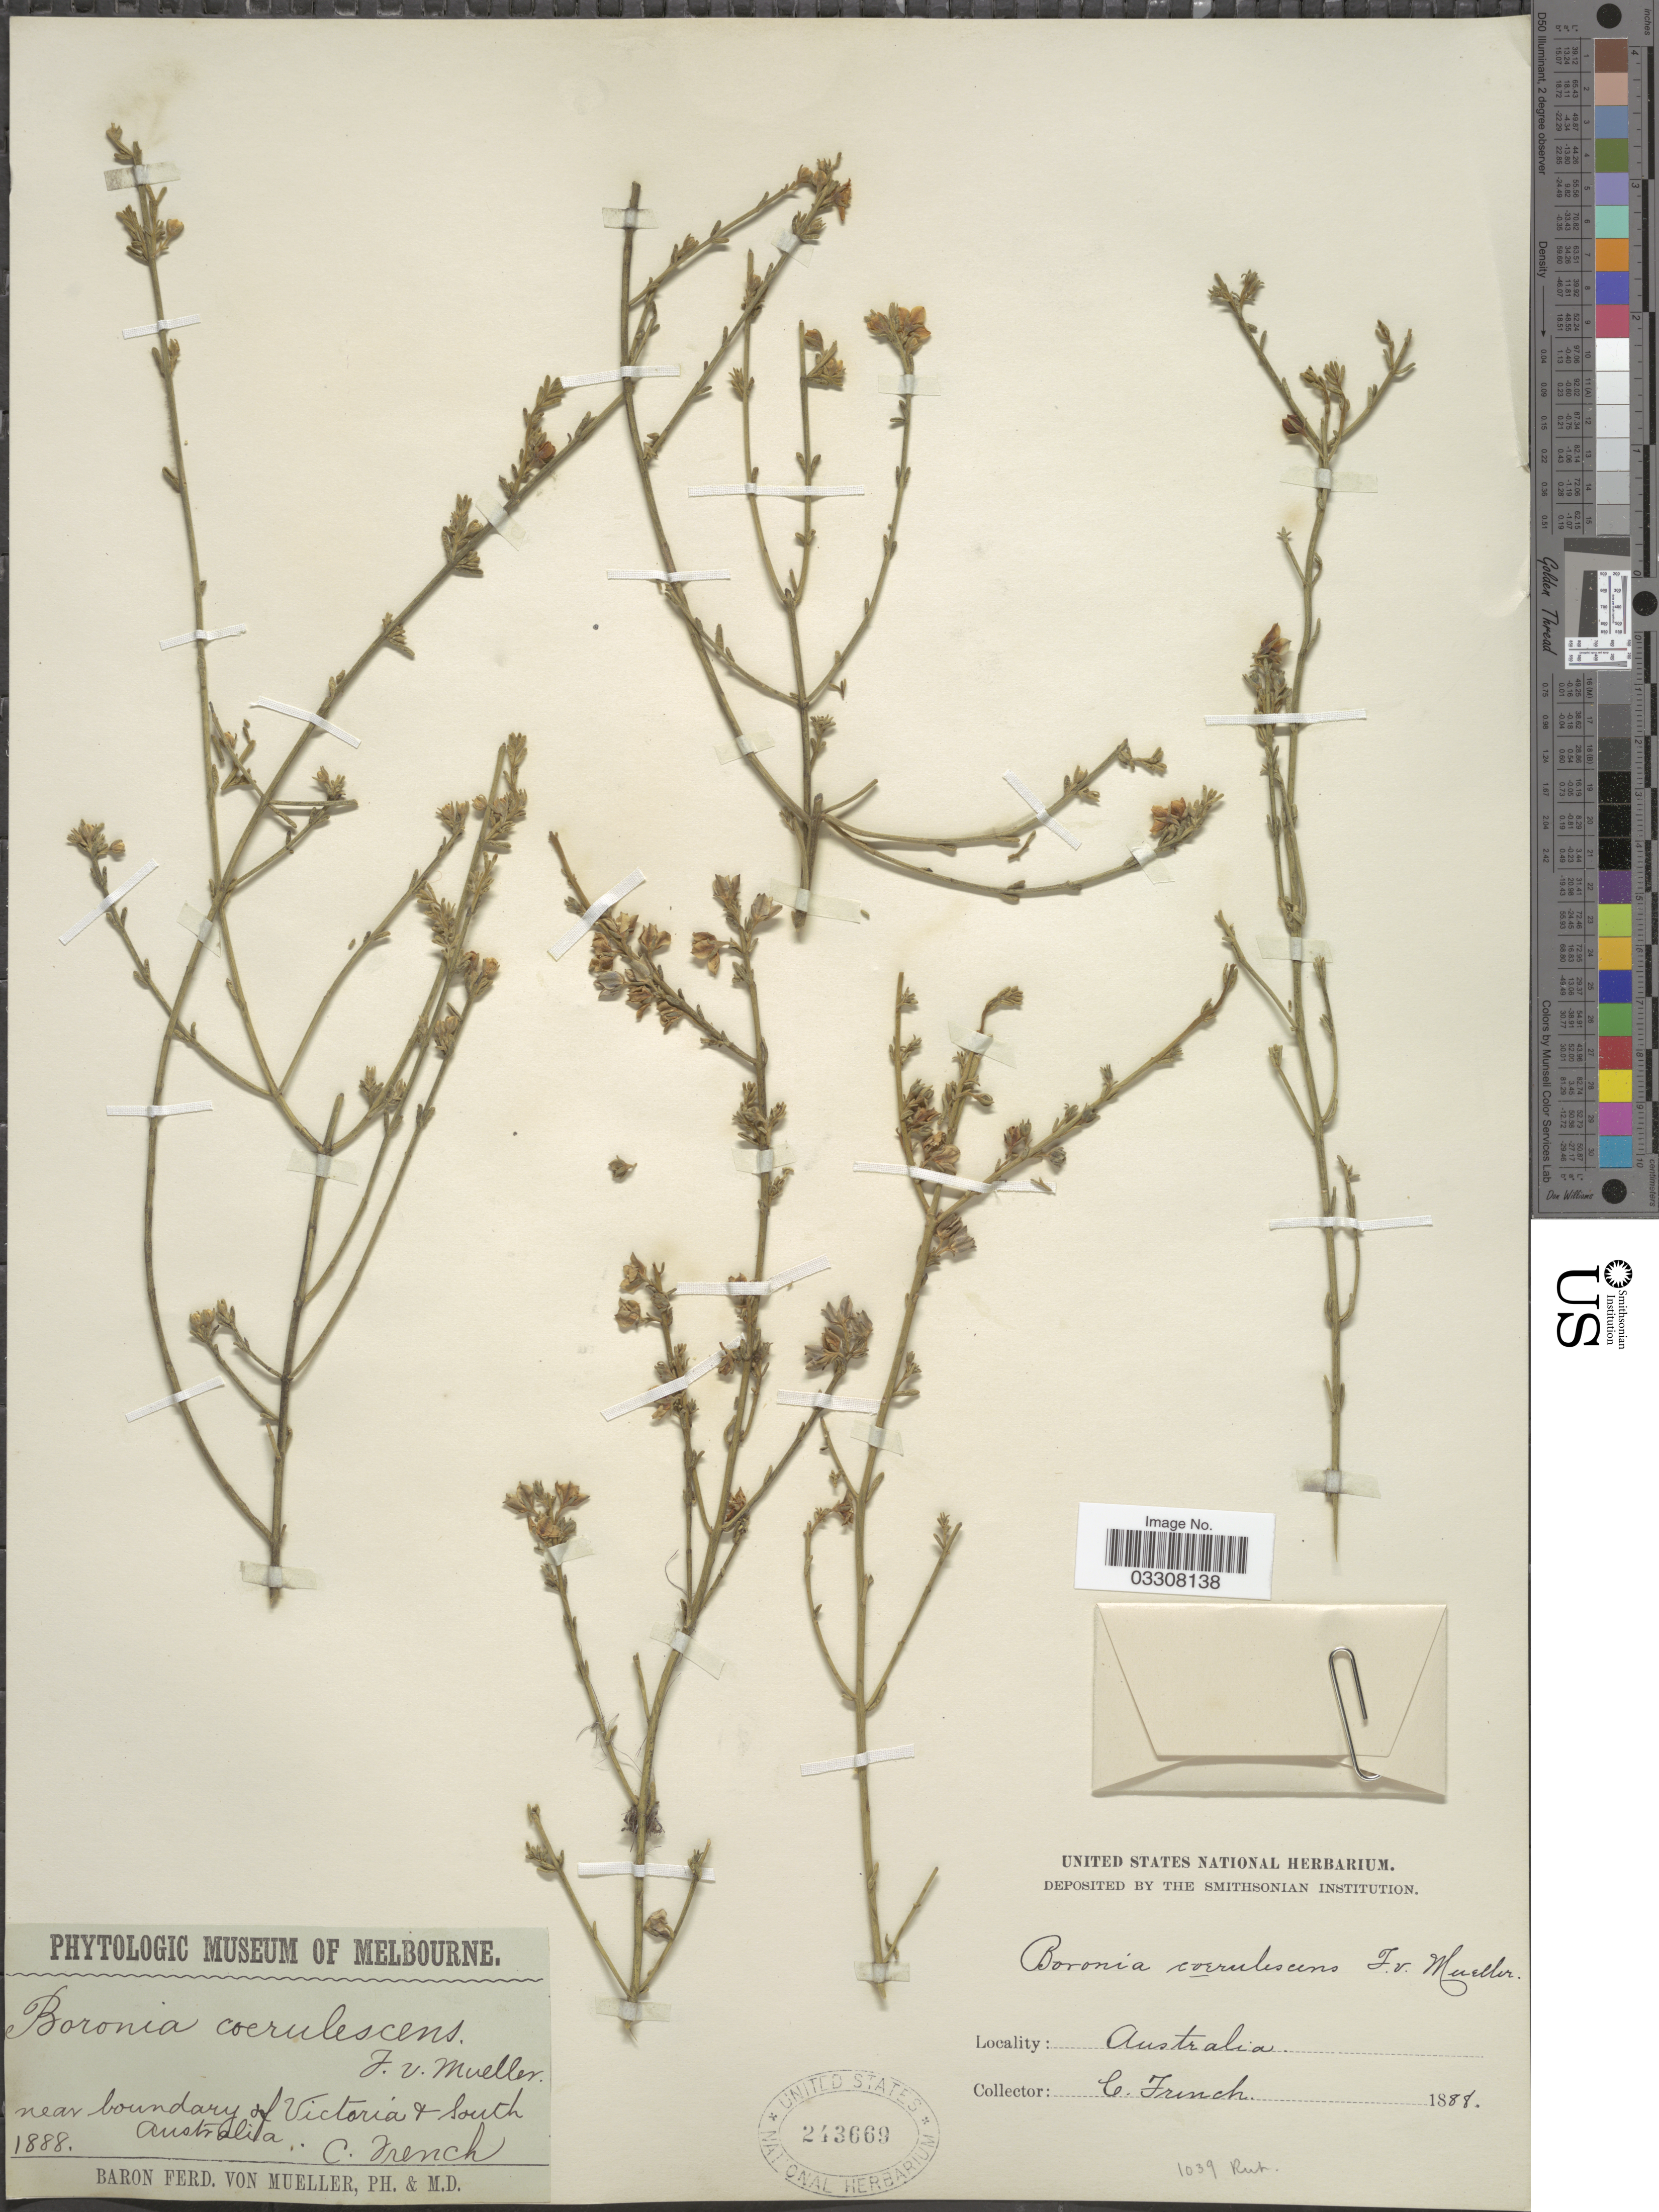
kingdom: Plantae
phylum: Tracheophyta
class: Magnoliopsida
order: Sapindales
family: Rutaceae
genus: Cyanothamnus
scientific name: Cyanothamnus coerulescens subsp. coerulescens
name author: (F. Muell.) Duretto & Heslewood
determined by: Strong, Mark T., (BOT), Smithsonian Institution - National Museum of Natural History (UNITED STATES)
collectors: C. French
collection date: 1888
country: Australia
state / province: South Australia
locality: Near boundary of Victoria & South Australia.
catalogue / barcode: US 243669